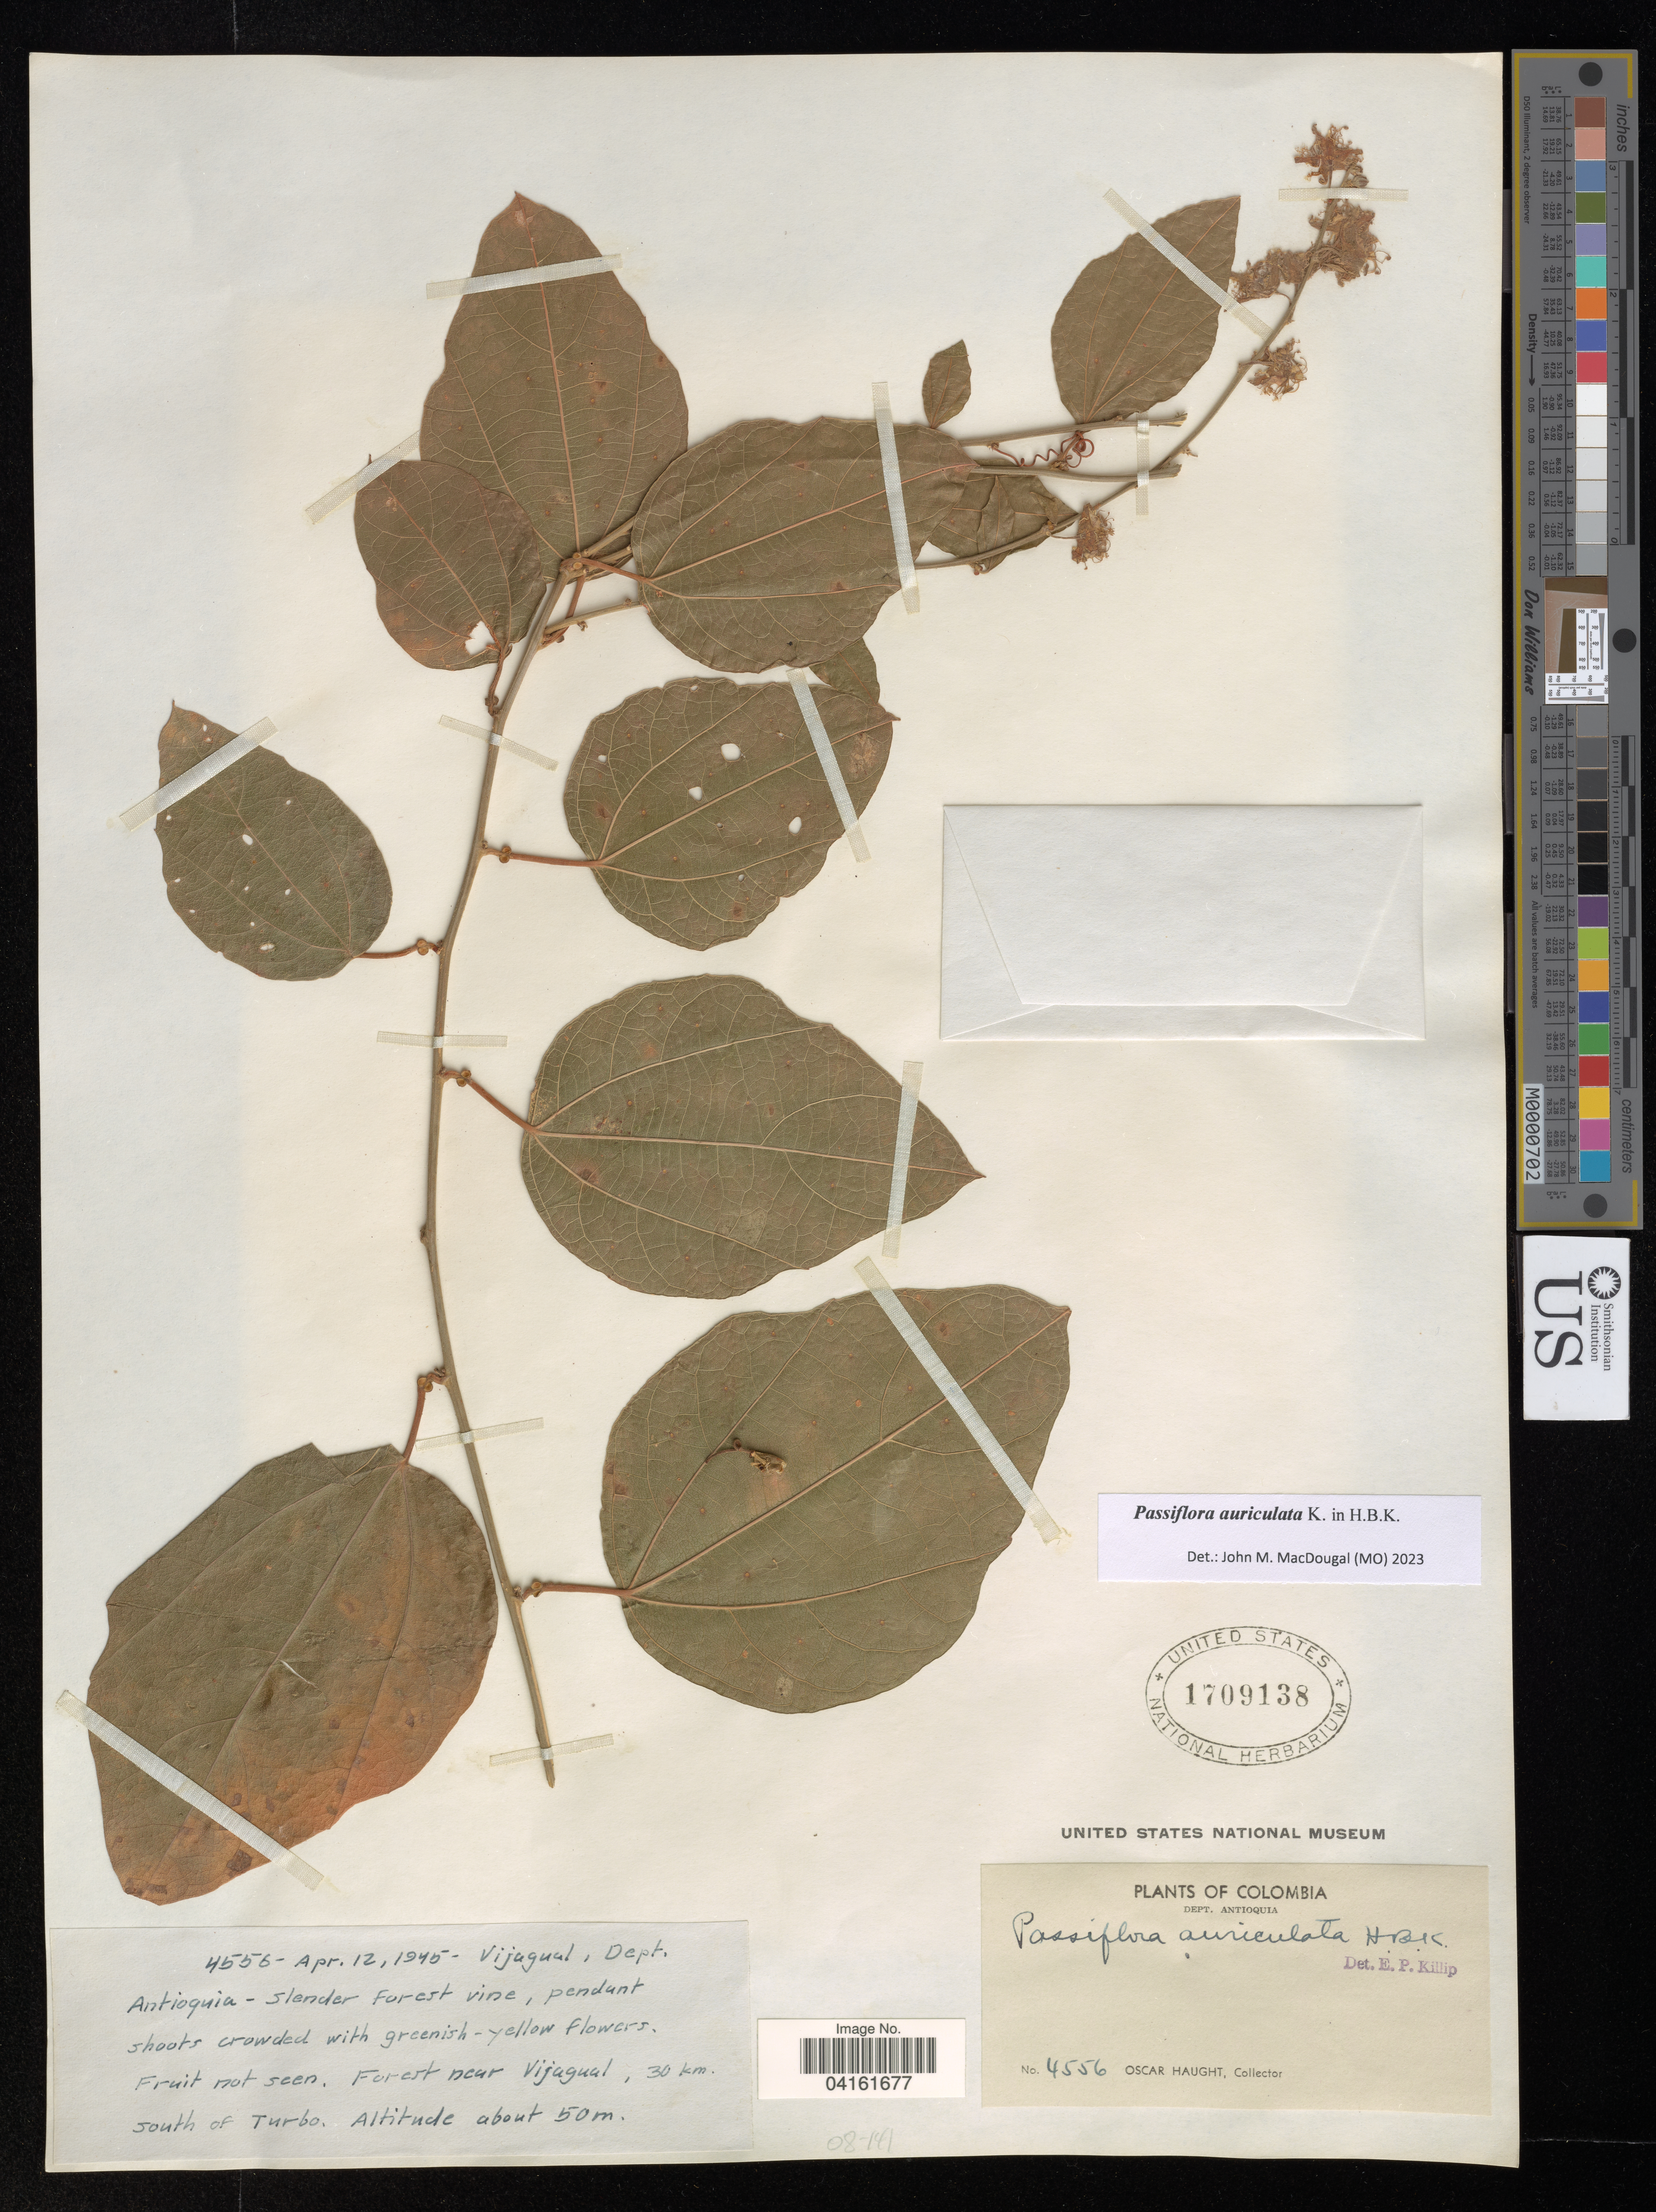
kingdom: Plantae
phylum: Tracheophyta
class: Magnoliopsida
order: Malpighiales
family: Passifloraceae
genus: Passiflora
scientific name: Passiflora auriculata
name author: Kunth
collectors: O. L. Haught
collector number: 4556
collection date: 1945-04-12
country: Colombia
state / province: Antioquia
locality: Vijagual. Forest near Vijagual, 30 km. south of Turbo.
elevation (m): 50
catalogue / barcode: US 1709138